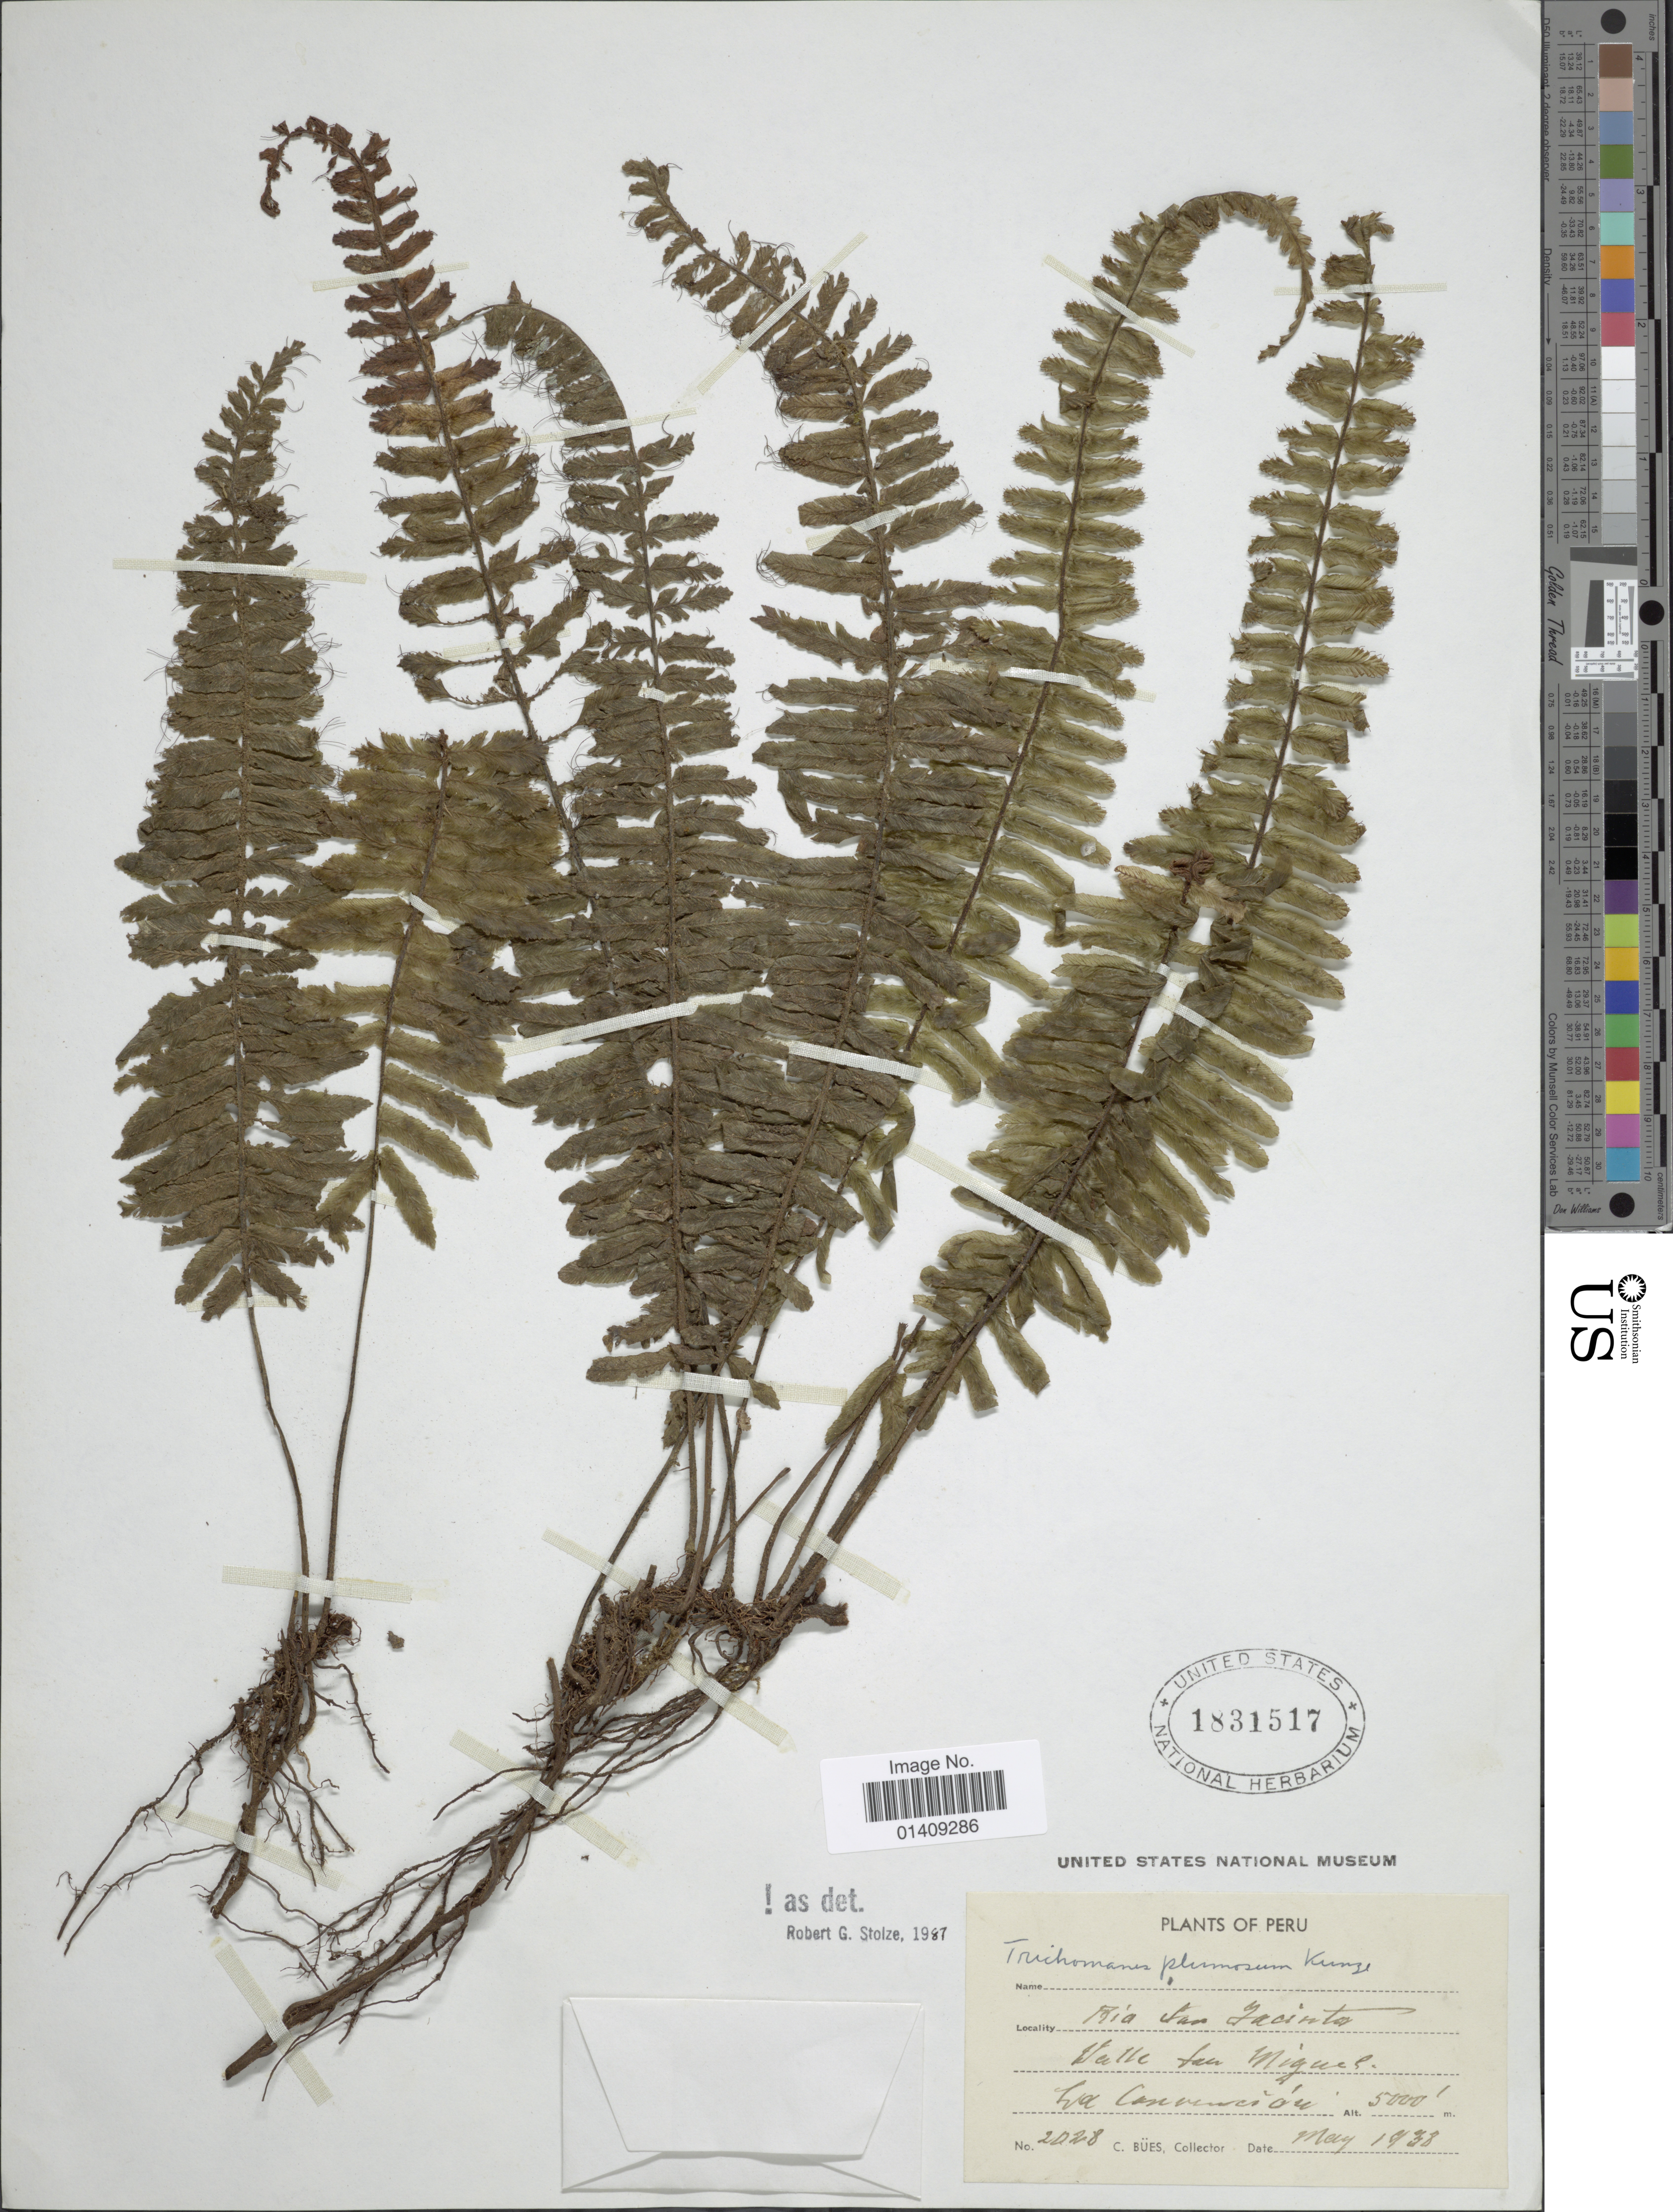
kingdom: Plantae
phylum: Tracheophyta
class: Polypodiopsida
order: Hymenophyllales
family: Hymenophyllaceae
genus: Trichomanes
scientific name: Trichomanes plumosum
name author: Kunze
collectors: C. Bues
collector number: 2028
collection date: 1938-05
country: Peru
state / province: Cusco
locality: Rio San Jacinto Valle San Miguel, La Convencion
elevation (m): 1524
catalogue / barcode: US 1831517